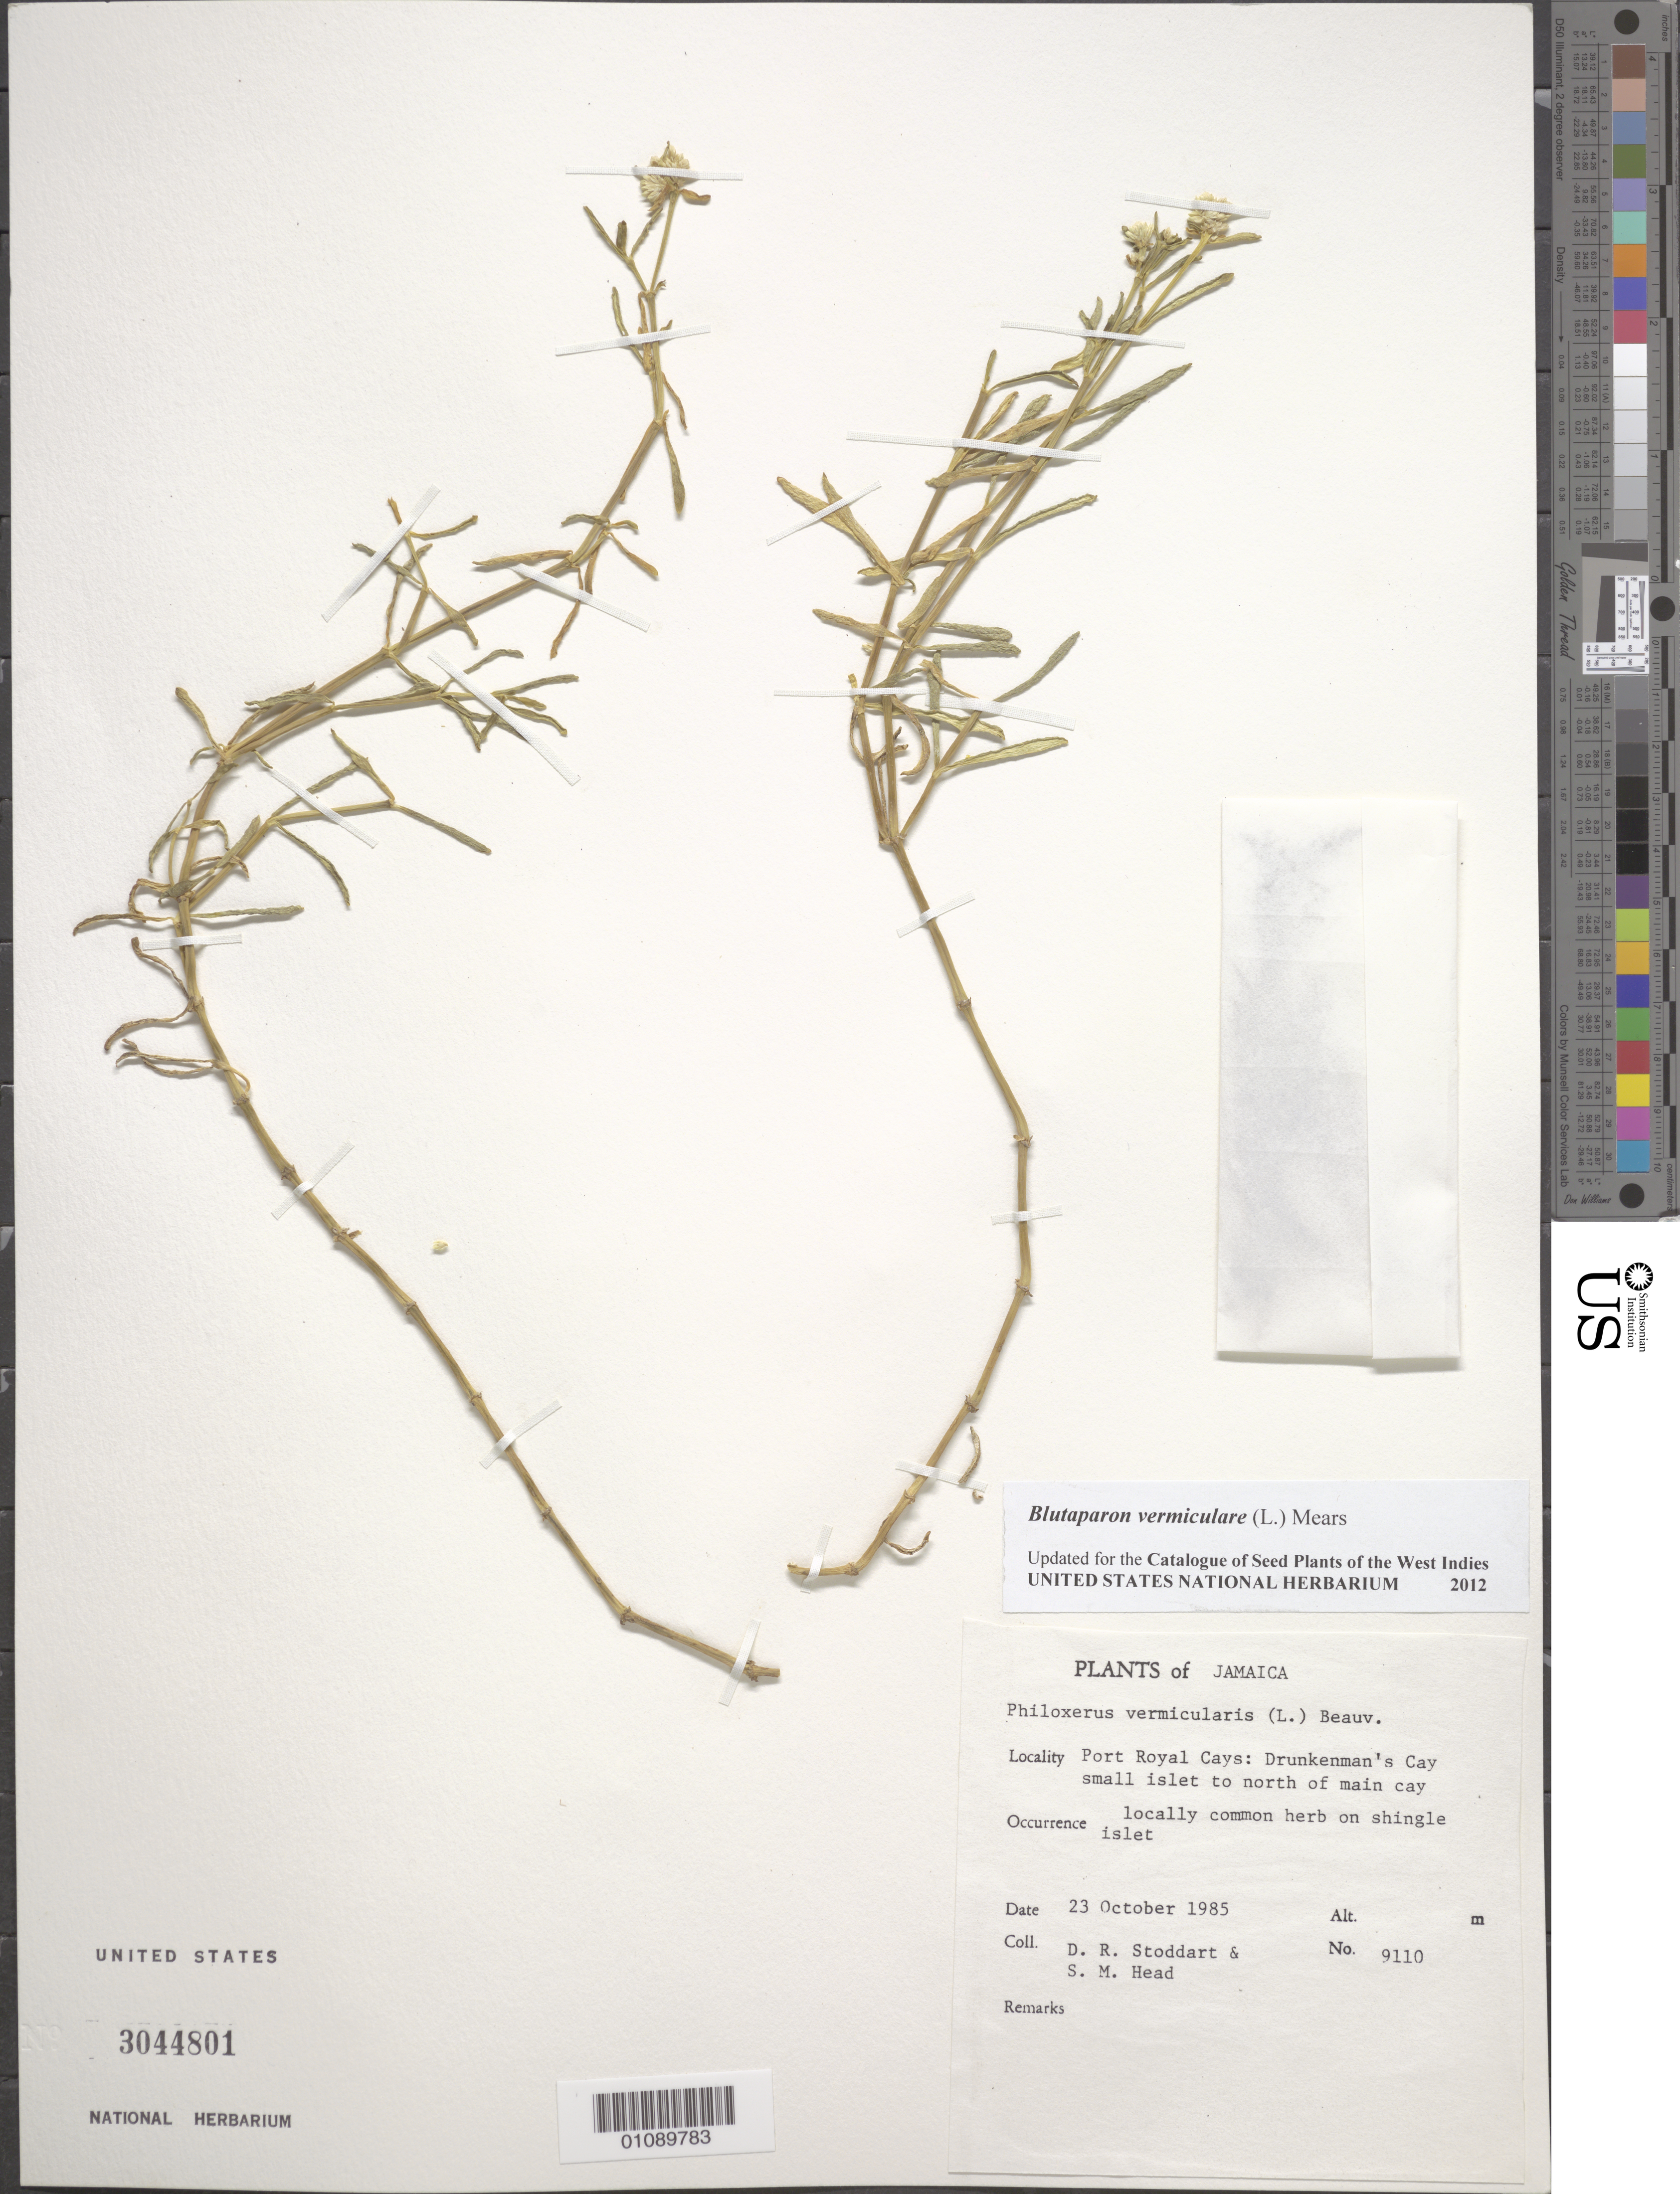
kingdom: Plantae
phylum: Tracheophyta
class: Magnoliopsida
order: Caryophyllales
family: Amaranthaceae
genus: Gomphrena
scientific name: Gomphrena vermicularis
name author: L.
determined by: Strong, Mark T., (BOT), Smithsonian Institution - National Museum of Natural History (UNITED STATES)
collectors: D. R. Stoddart & S. Head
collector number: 9110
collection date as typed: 23 Oct 1985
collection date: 1985-10-23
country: Jamaica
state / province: Kingston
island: Jamaica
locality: Port Royal Cays: Drunkenman's Cay small islet to N of main cay.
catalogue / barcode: US 3044801